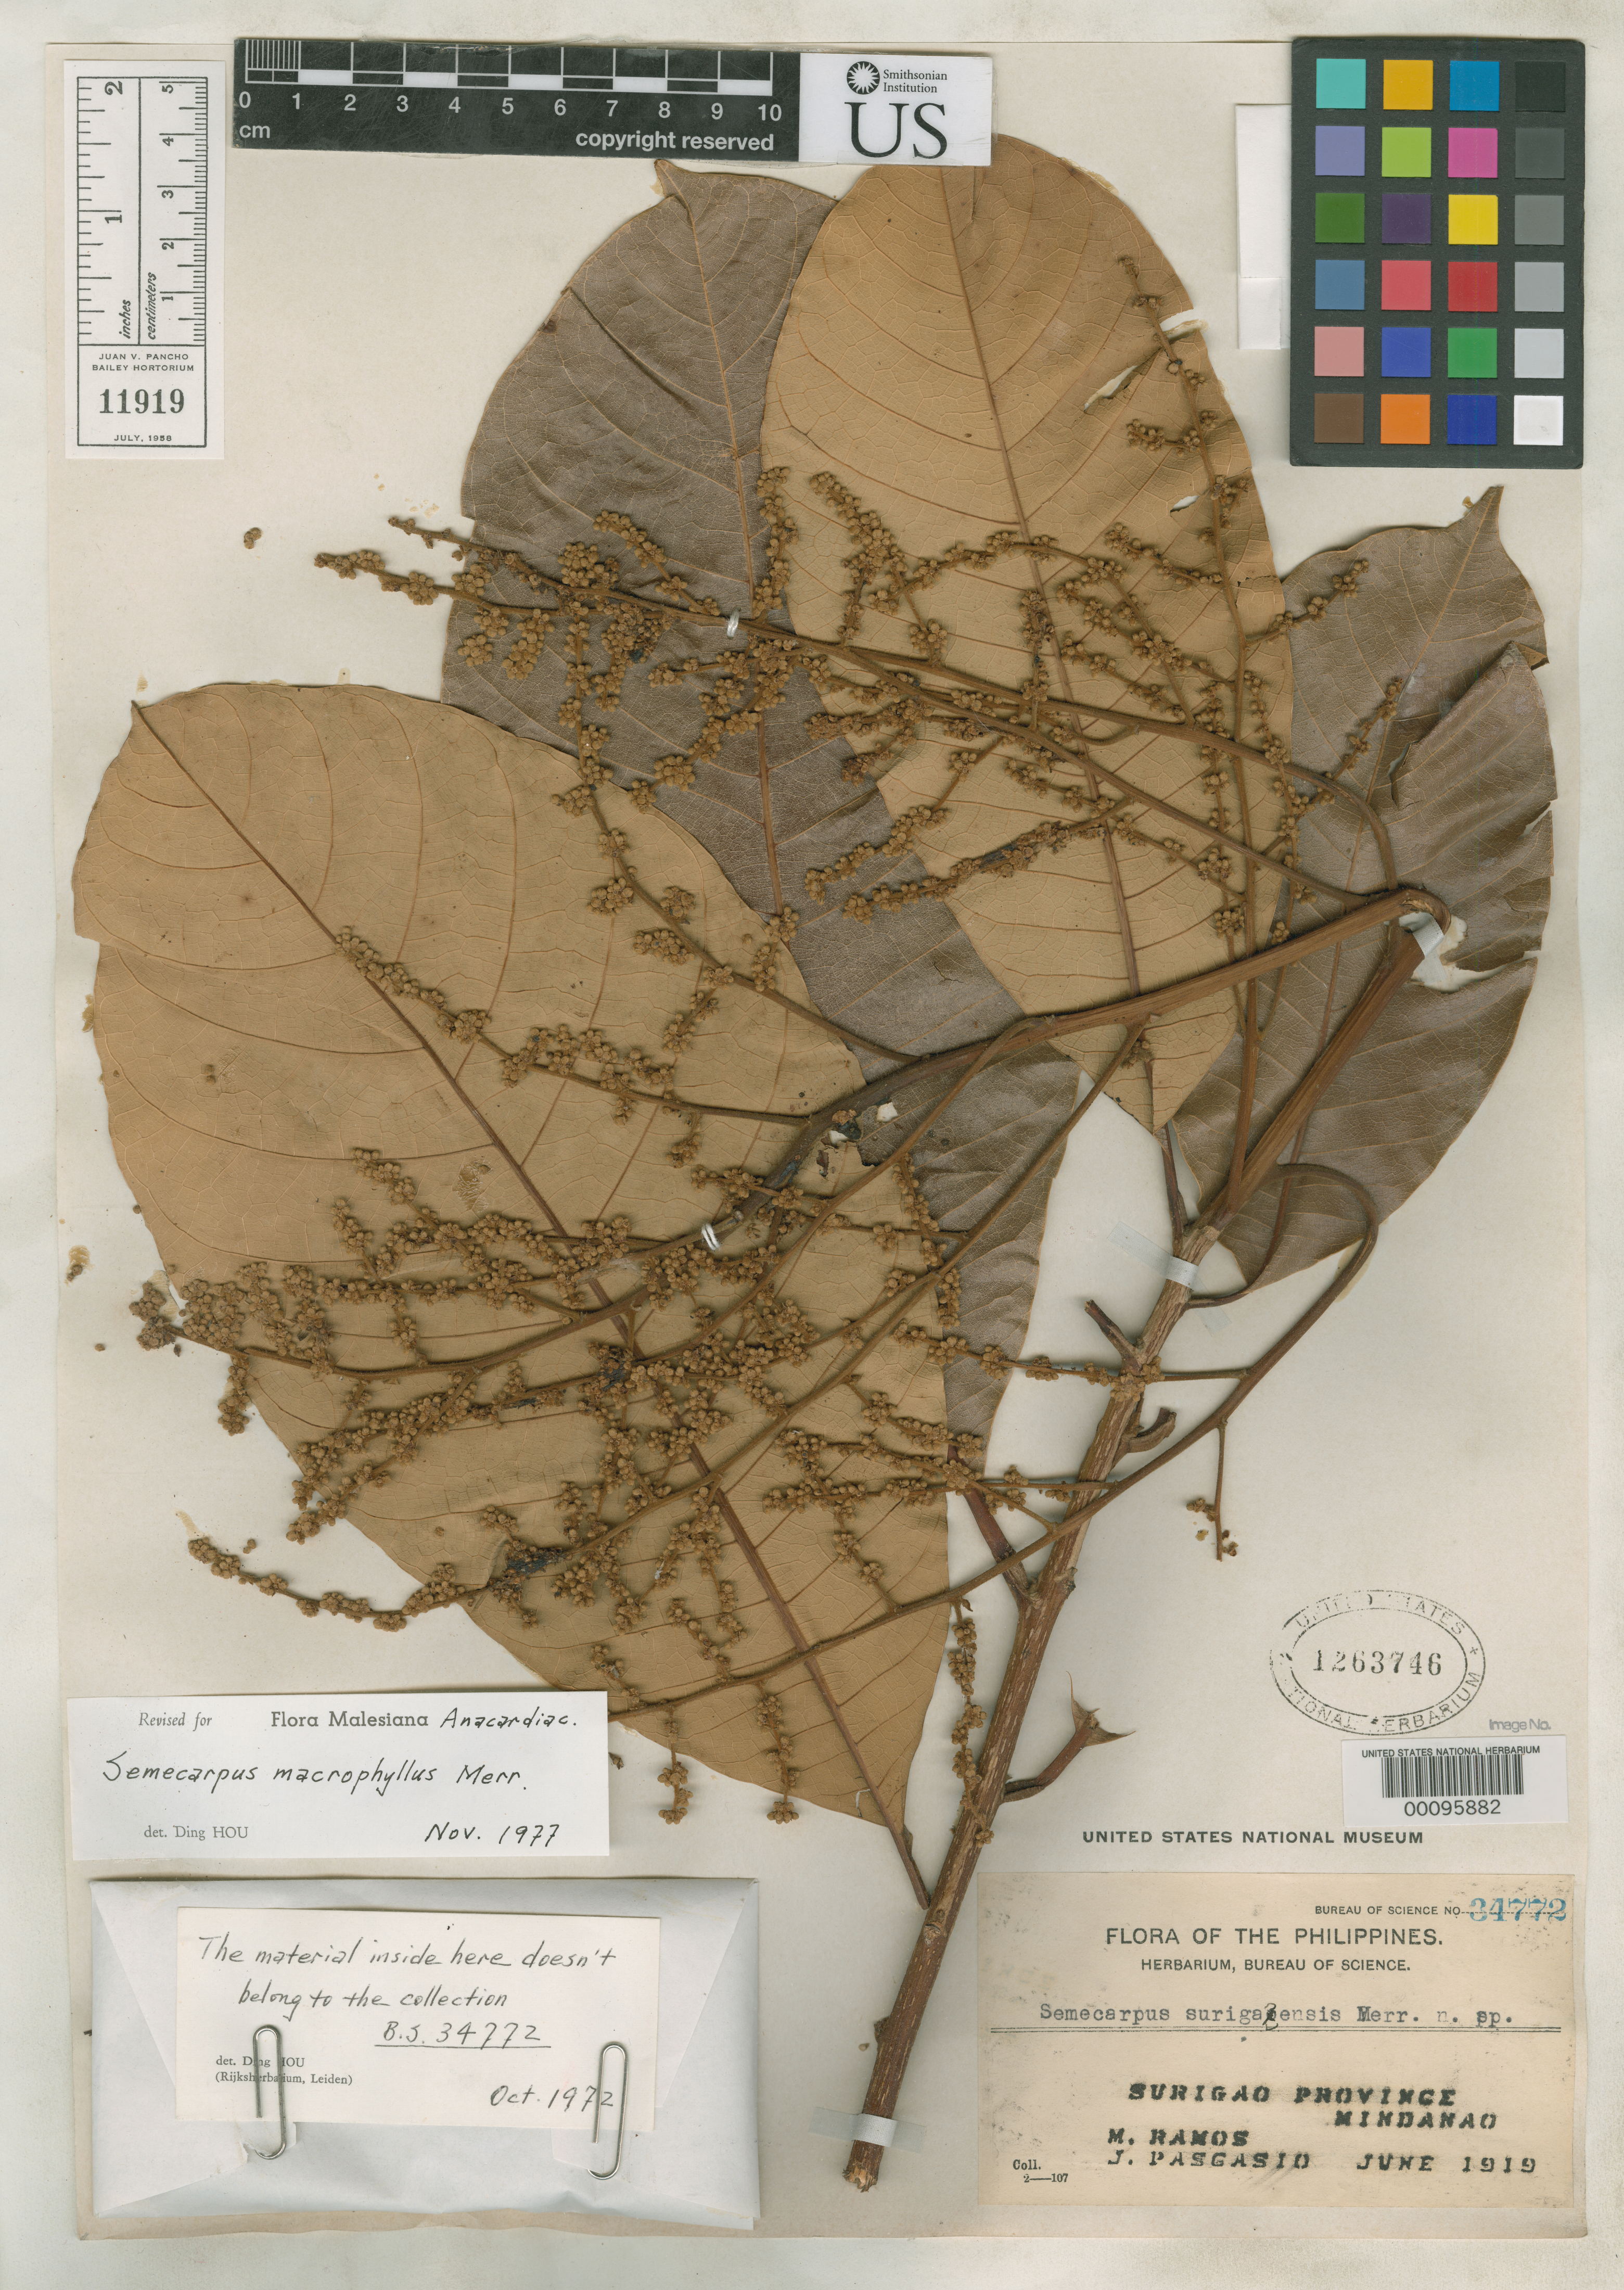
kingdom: Plantae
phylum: Tracheophyta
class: Magnoliopsida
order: Sapindales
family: Anacardiaceae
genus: Semecarpus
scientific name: Semecarpus surigaensis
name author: Merr.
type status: Isotype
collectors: M. Ramos & J. Pascasio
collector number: Bur. Sci. 34772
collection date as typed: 19 Jun 1919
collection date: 1919-06-19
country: Philippines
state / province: Caraga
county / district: Surigao del Norte / Surigao del Sur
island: Mindanao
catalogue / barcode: US 1263746